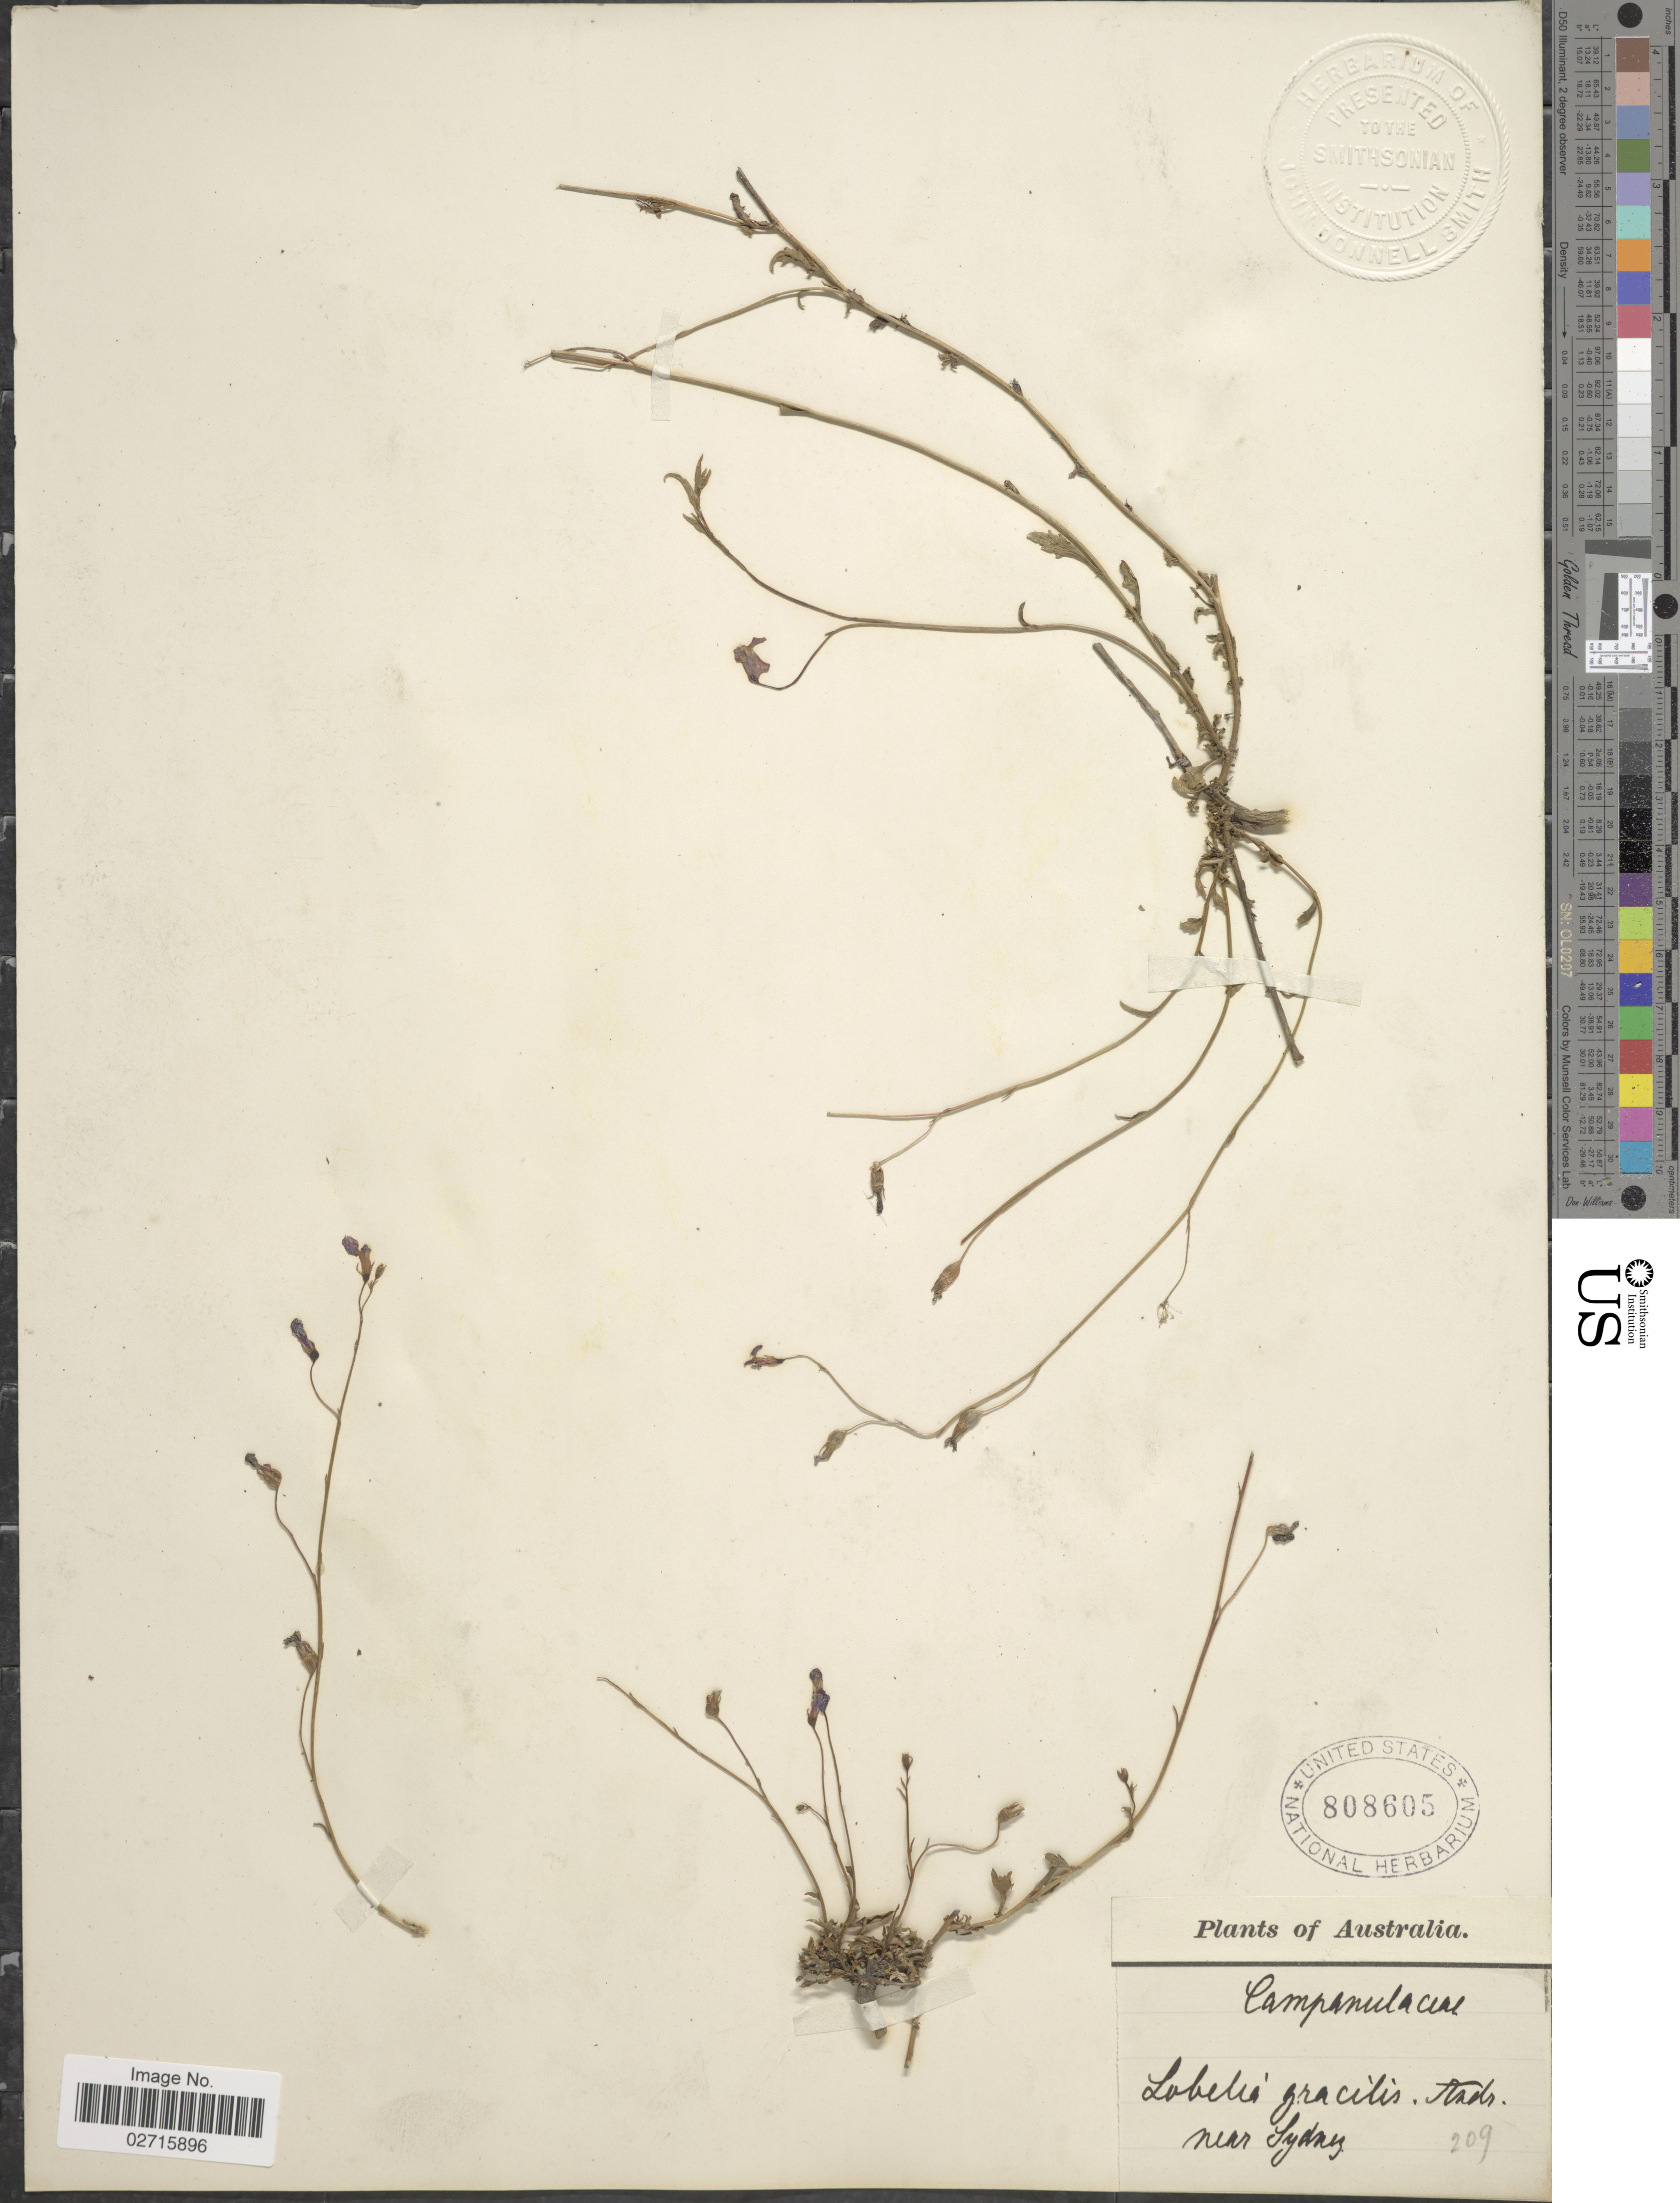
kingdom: Plantae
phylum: Tracheophyta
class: Magnoliopsida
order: Asterales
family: Campanulaceae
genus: Lobelia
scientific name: Lobelia gracilis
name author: Andrews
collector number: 209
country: Australia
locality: Near Sydney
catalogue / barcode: US 808605